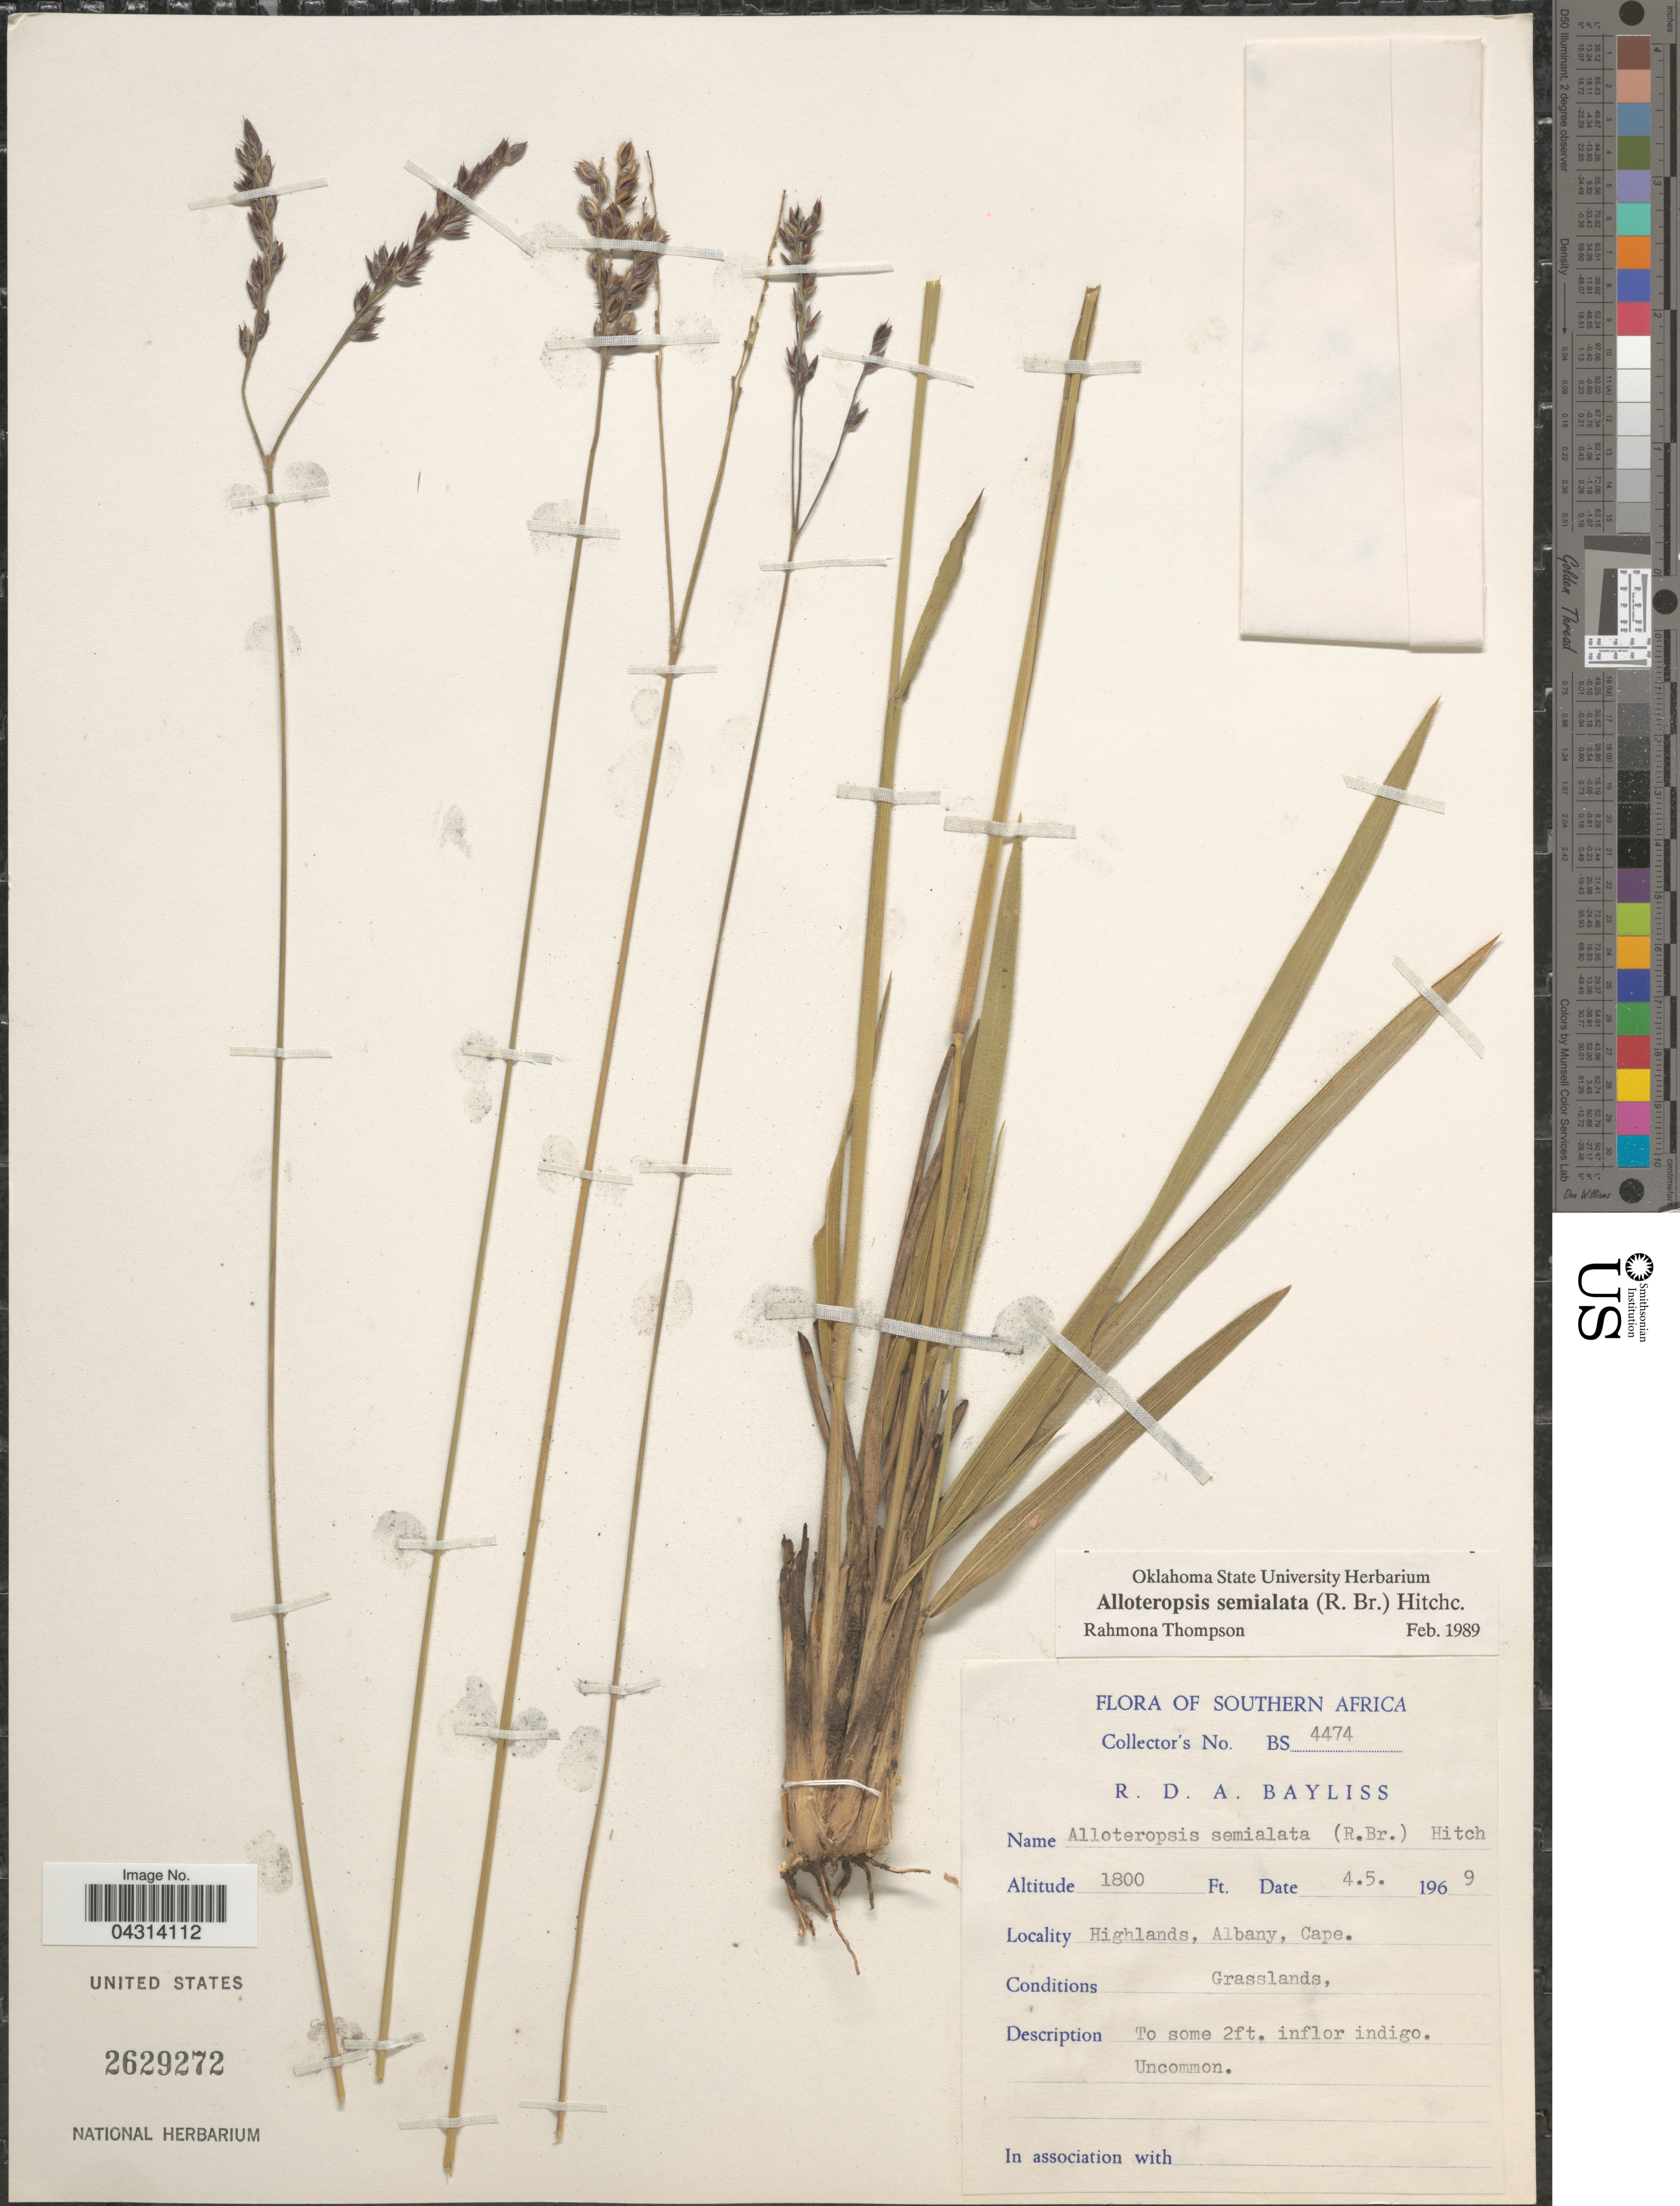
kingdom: Plantae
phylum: Tracheophyta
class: Liliopsida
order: Poales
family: Poaceae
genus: Alloteropsis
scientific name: Alloteropsis semialata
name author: (R. Br.) Hitchc.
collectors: R. Bayliss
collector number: BS4474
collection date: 1969-05-04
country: South Africa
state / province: Eastern Cape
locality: Southern Africa. Highlands, Albany, Cape.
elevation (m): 549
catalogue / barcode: US 2629272